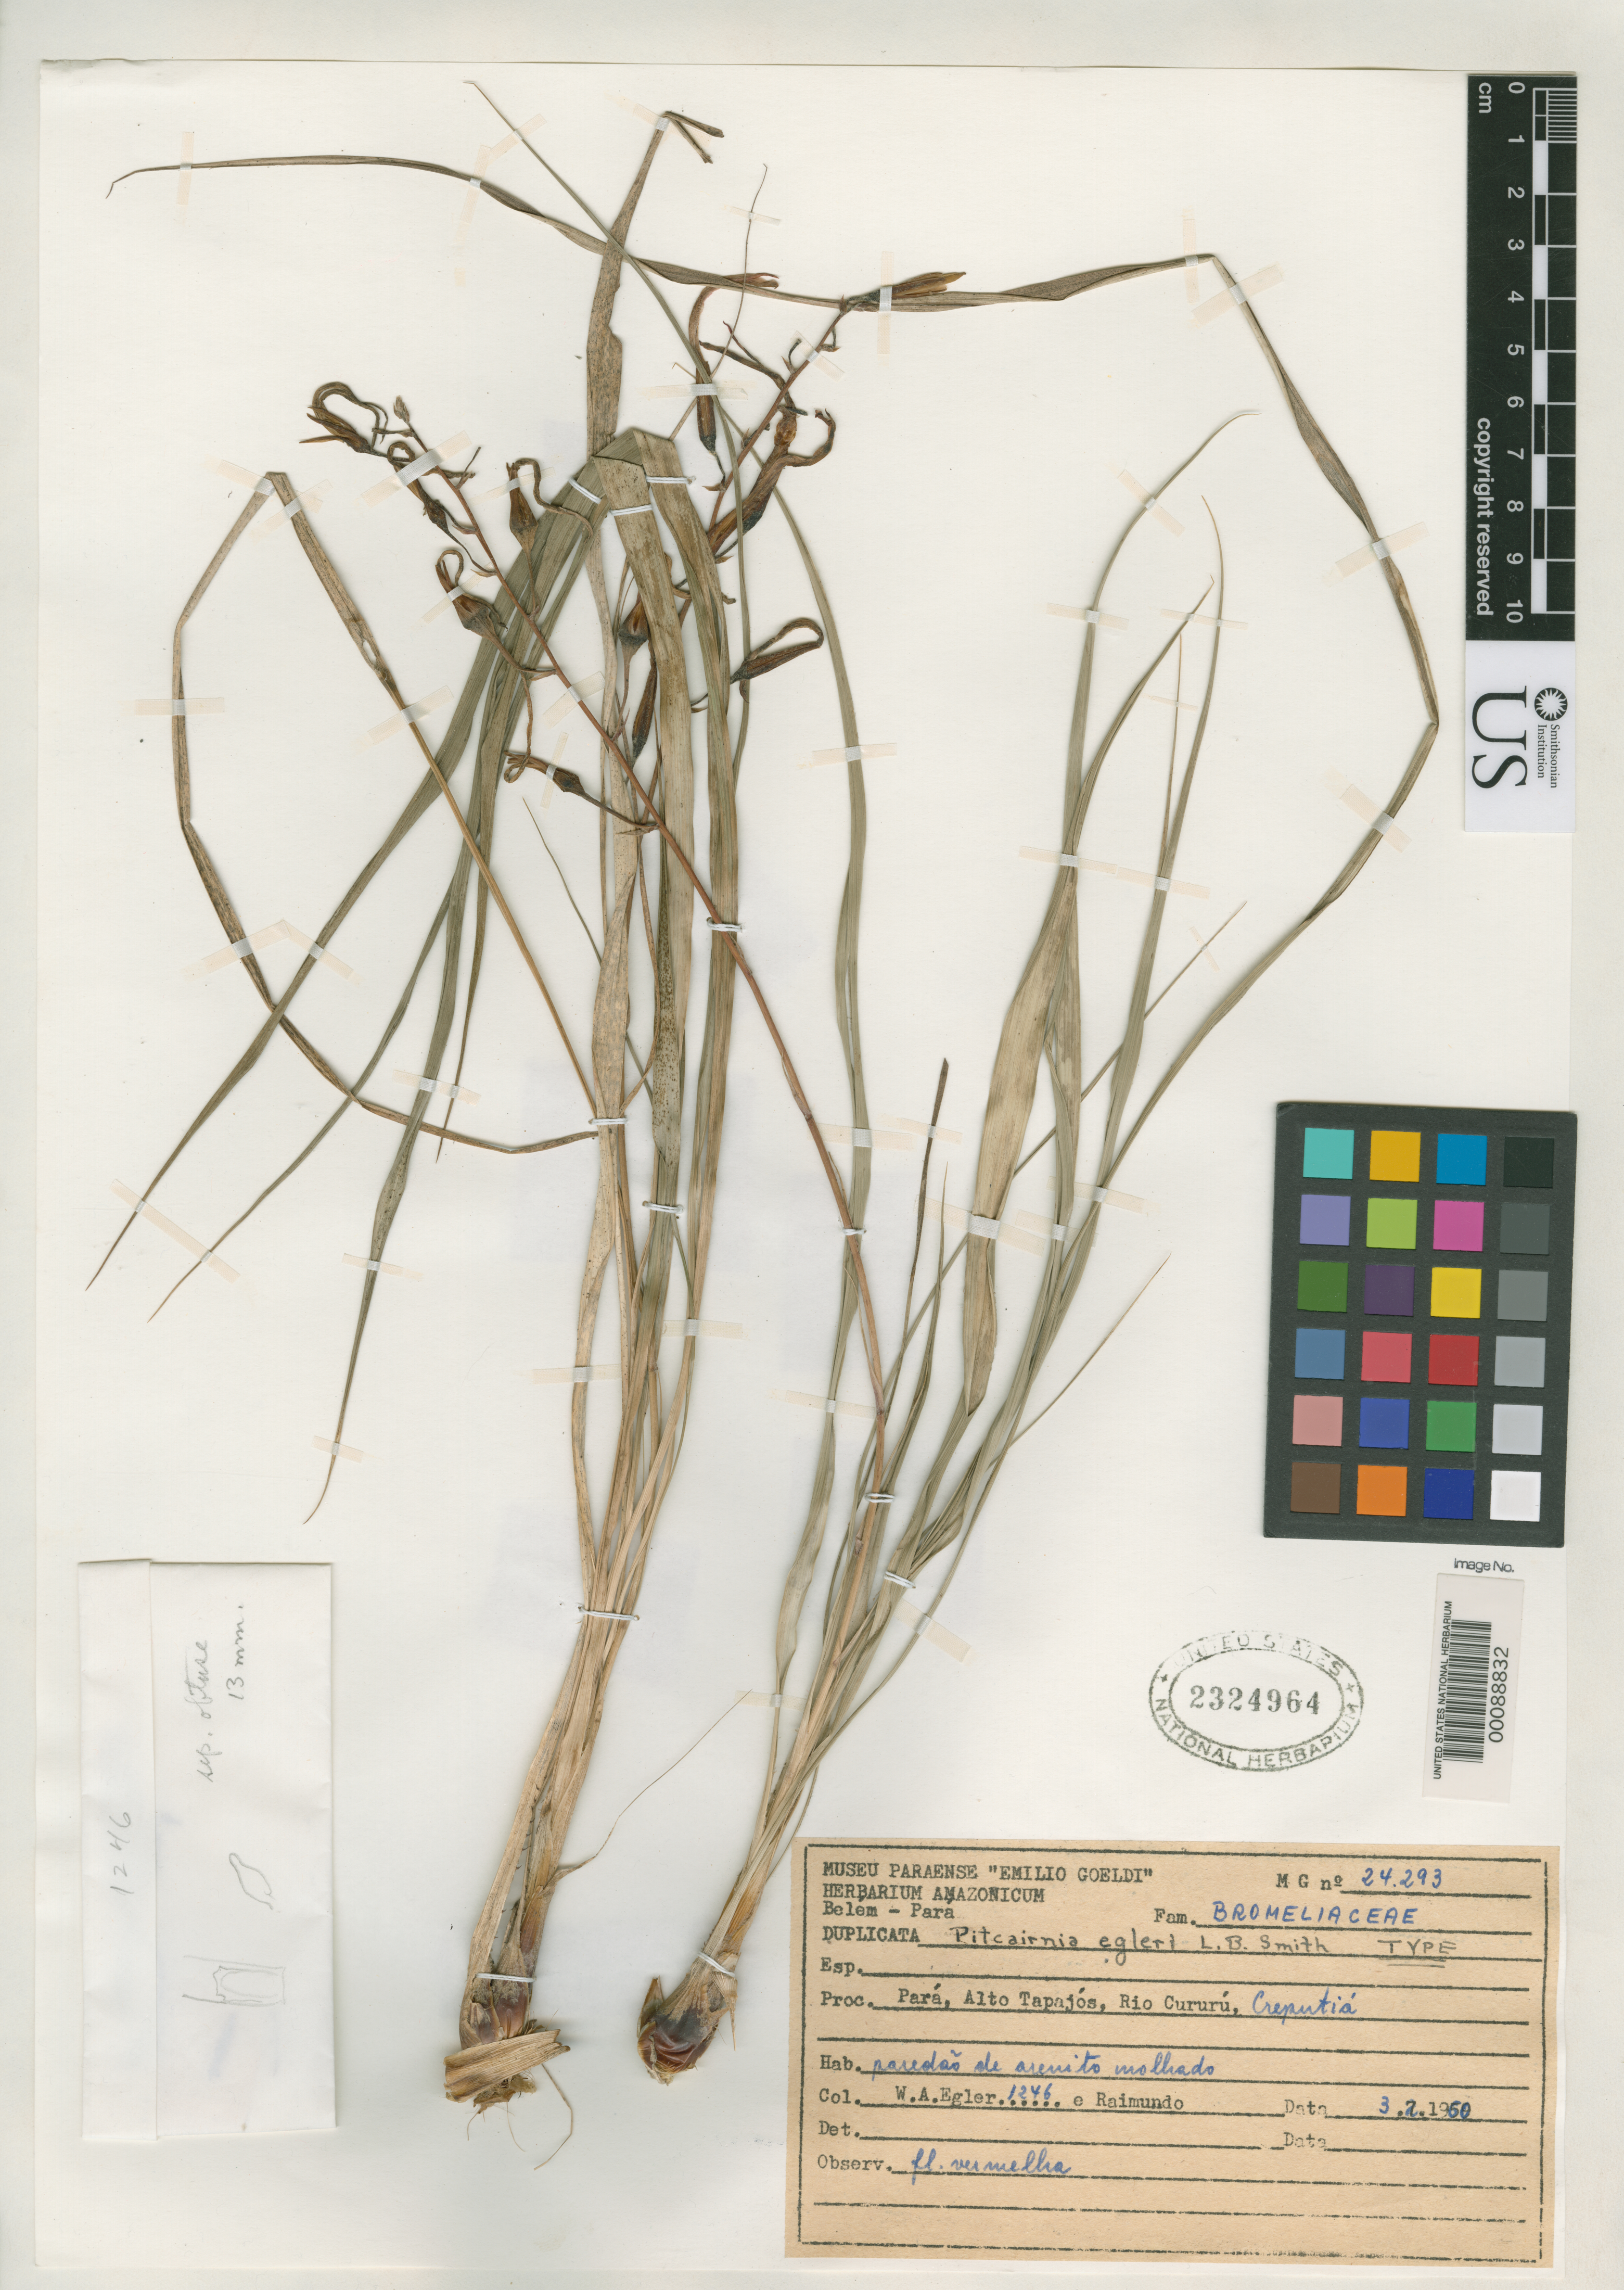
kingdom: Plantae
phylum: Tracheophyta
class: Liliopsida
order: Poales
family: Bromeliaceae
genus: Pitcairnia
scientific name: Pitcairnia egleri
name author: L.B. Sm.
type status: Holotype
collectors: W. A. Egler & -. Raimundo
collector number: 1246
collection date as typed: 03 Feb 1960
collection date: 1960-02-03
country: Brazil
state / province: Pará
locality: Alto Tapajos, Rio Cururu, Crepuntia.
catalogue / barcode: US 2324964